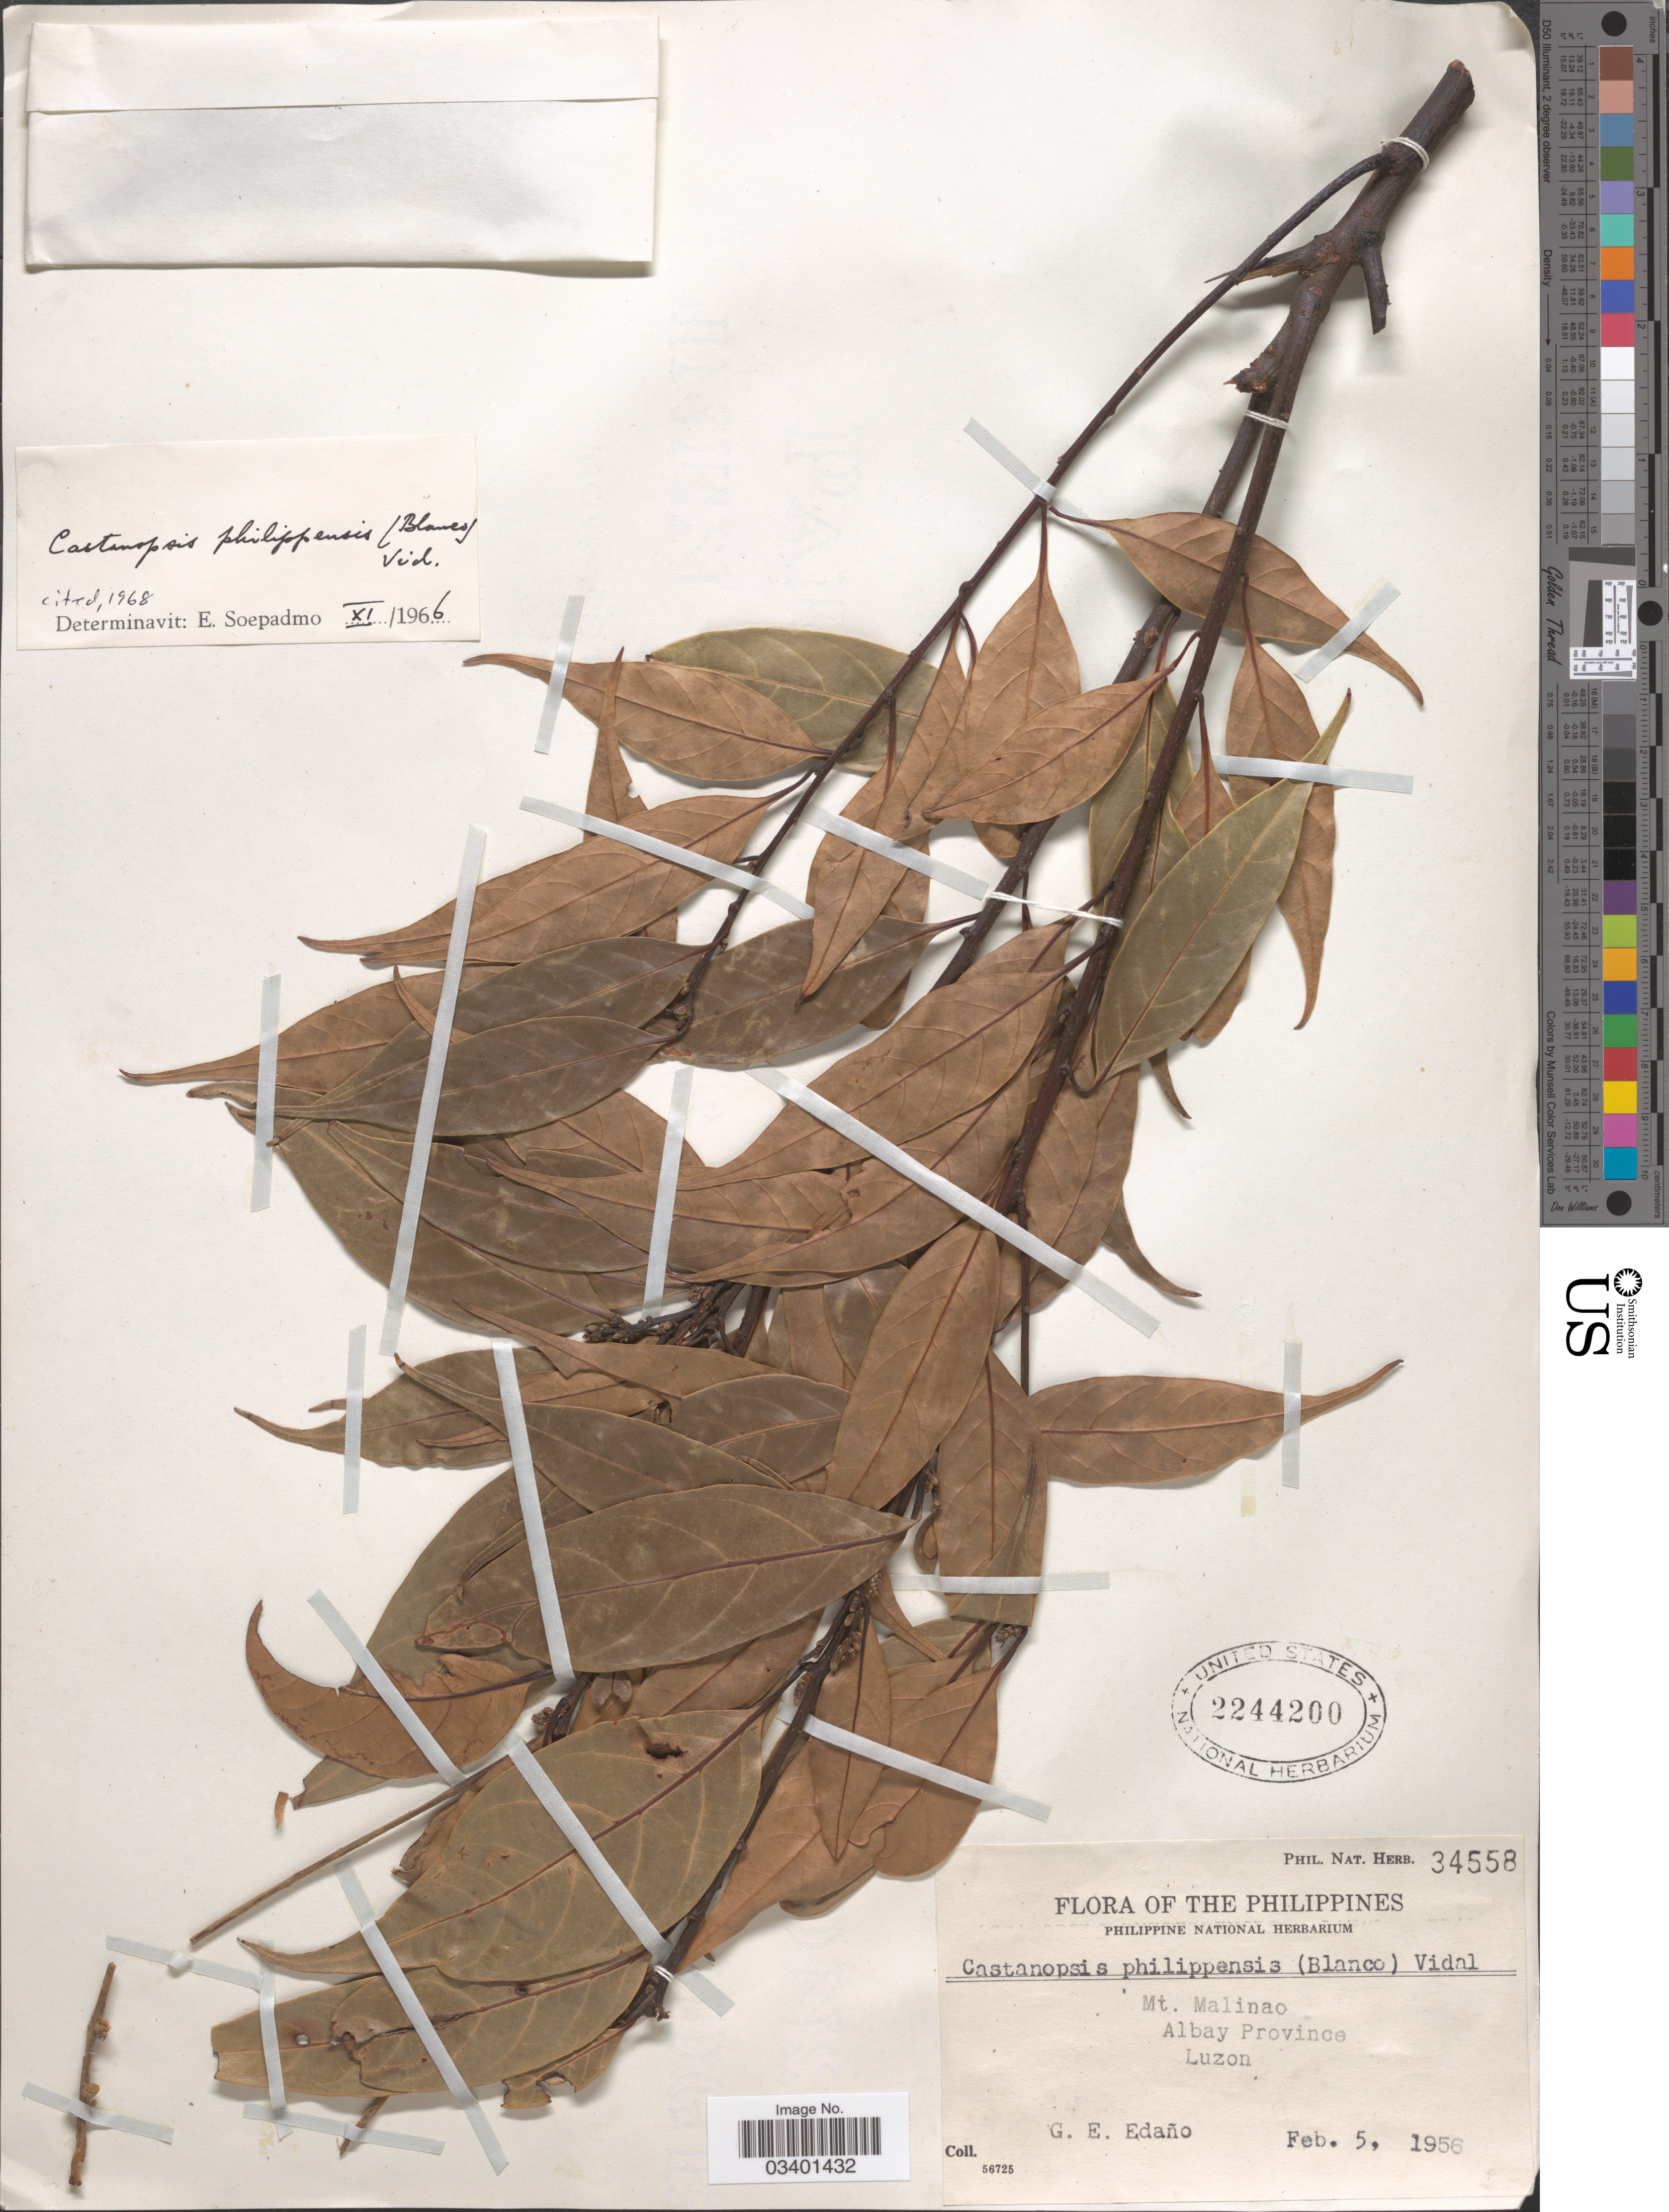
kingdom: Plantae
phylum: Tracheophyta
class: Magnoliopsida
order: Fagales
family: Fagaceae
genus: Castanopsis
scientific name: Castanopsis philipensis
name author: (Blanco) Vidal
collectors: G. E. Edaño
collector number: Phil.Nat.Herb.34558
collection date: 1956-02-05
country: Philippines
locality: Mt. Malinao. Albay Province. Luzon.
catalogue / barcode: US 2244200